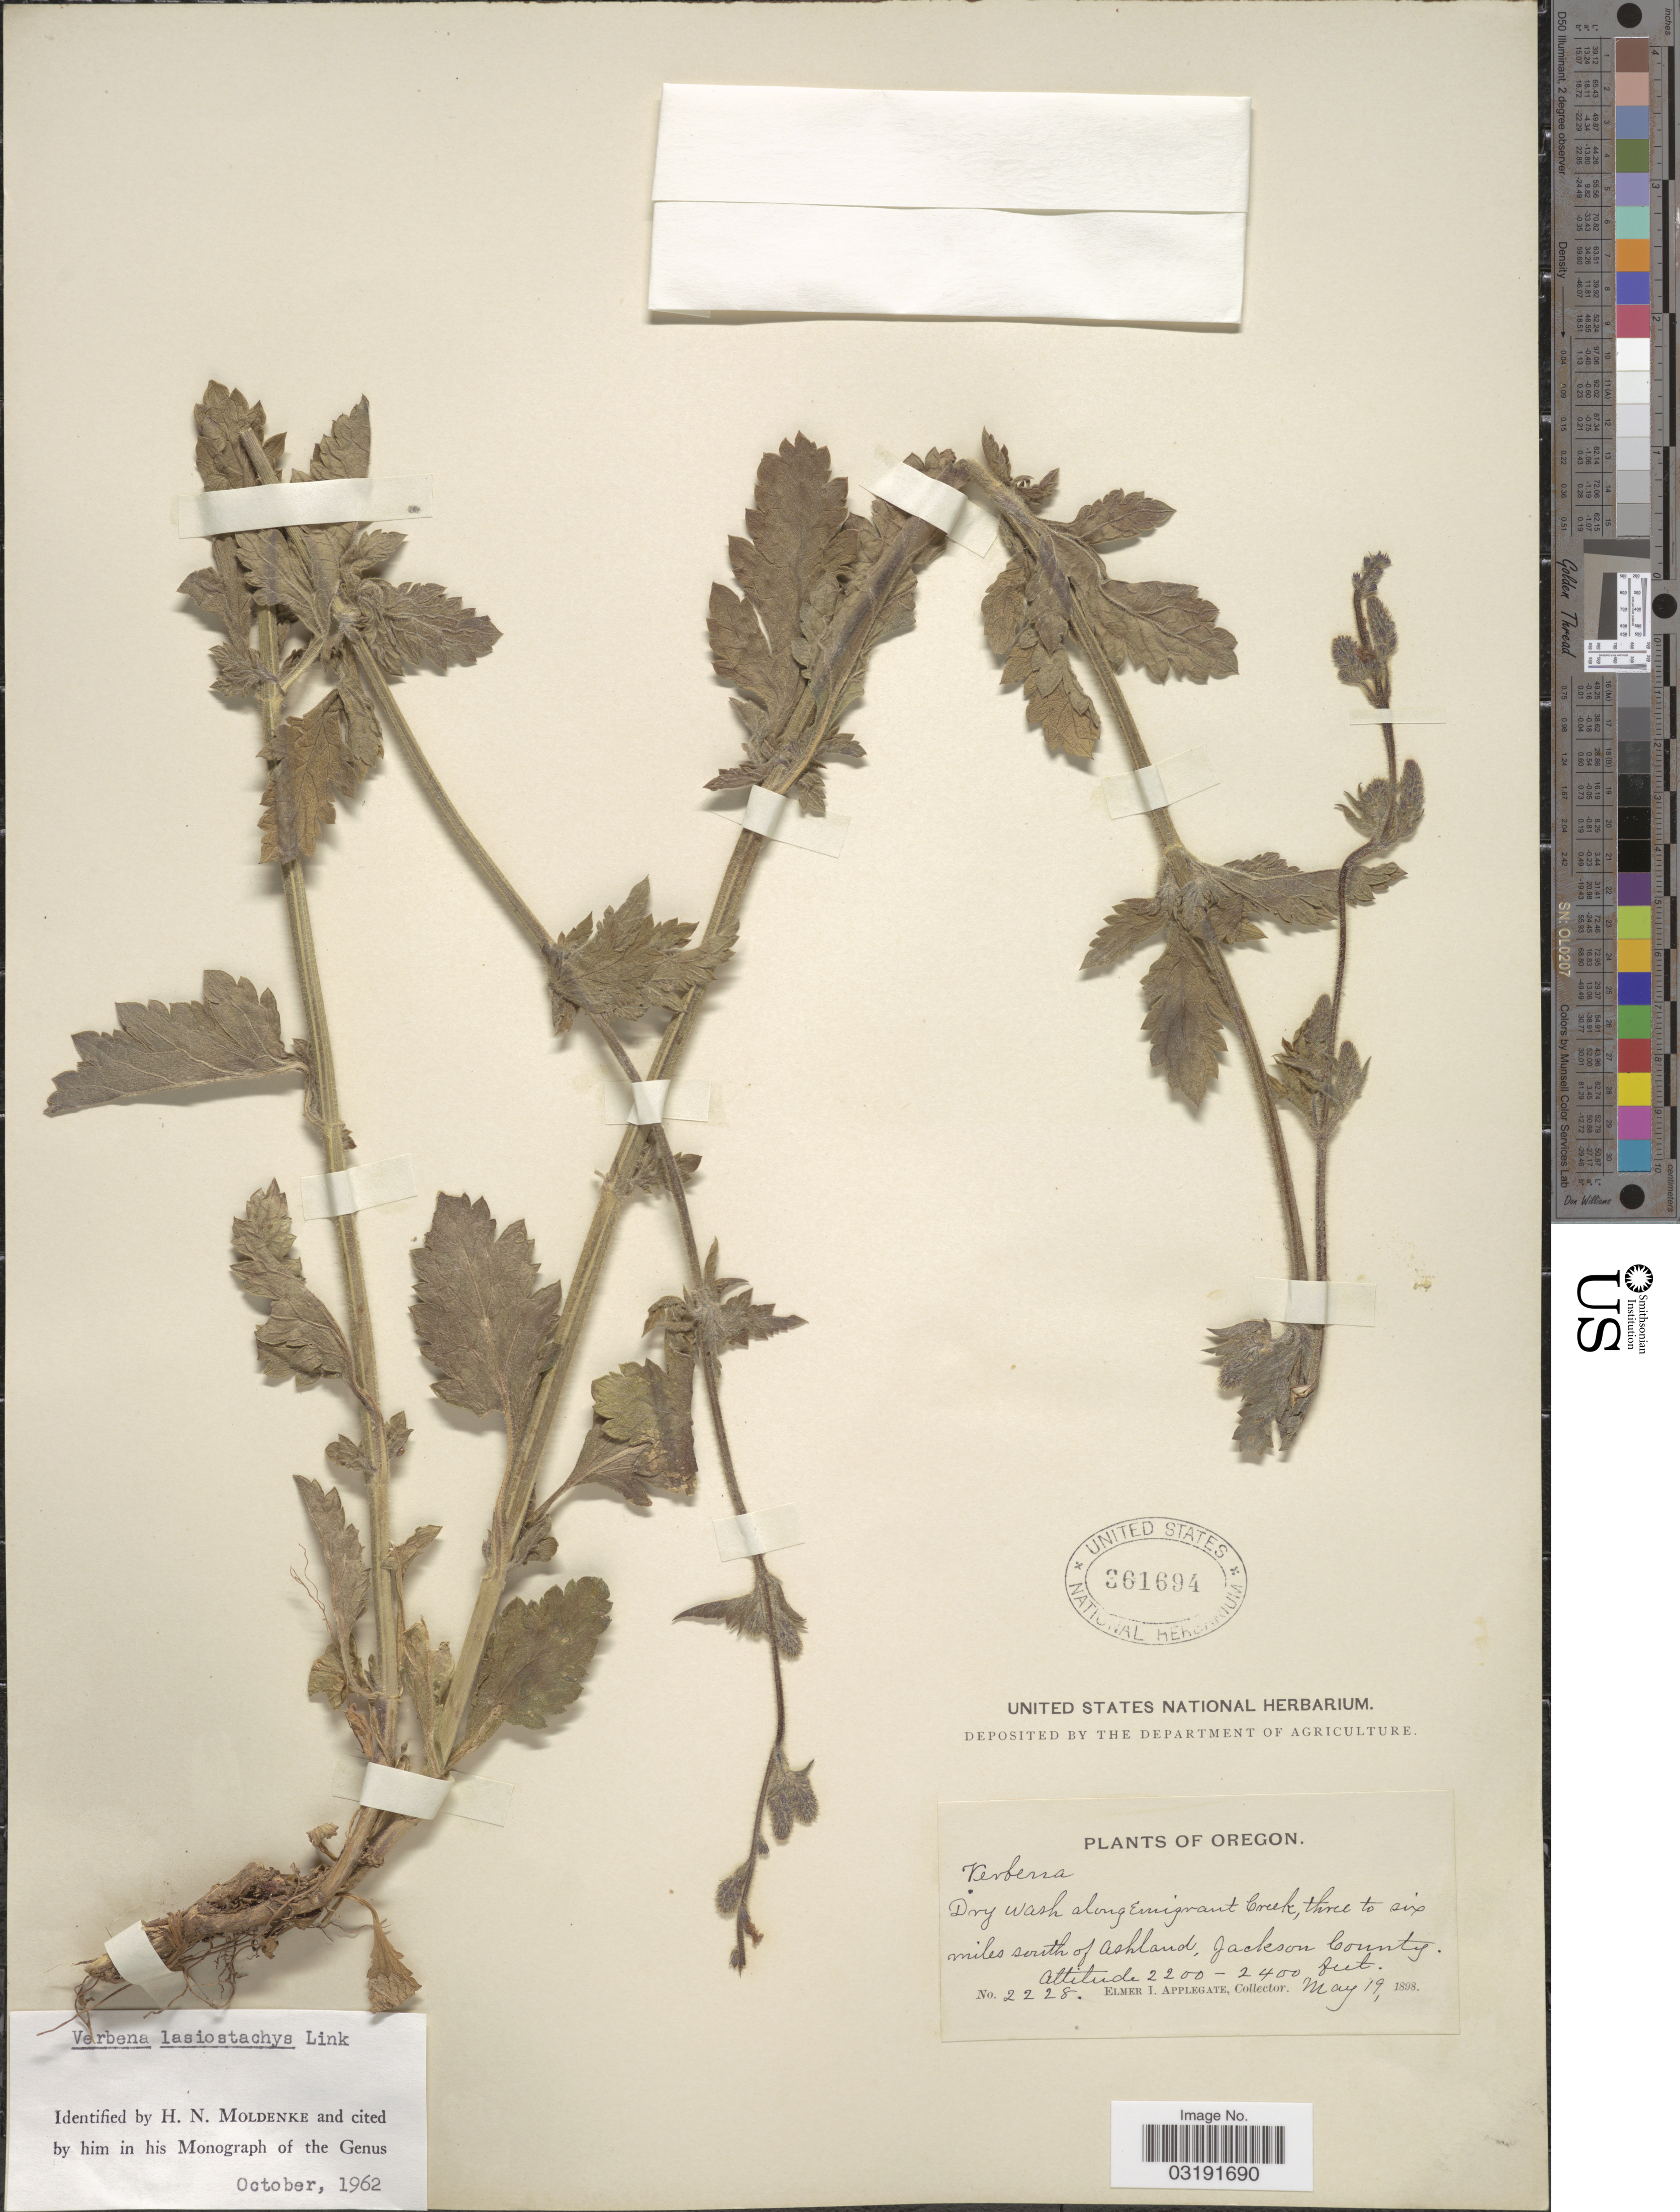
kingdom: Plantae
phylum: Tracheophyta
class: Magnoliopsida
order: Lamiales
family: Verbenaceae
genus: Verbena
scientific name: Verbena lasiostachys var. lasiostachys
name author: Link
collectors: E. I. Applegate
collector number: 2228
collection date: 1898-05-19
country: United States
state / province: Oregon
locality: Along Emigrant Creek, three to six miles south of Ashland, Jackson County.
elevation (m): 671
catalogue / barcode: US 361694